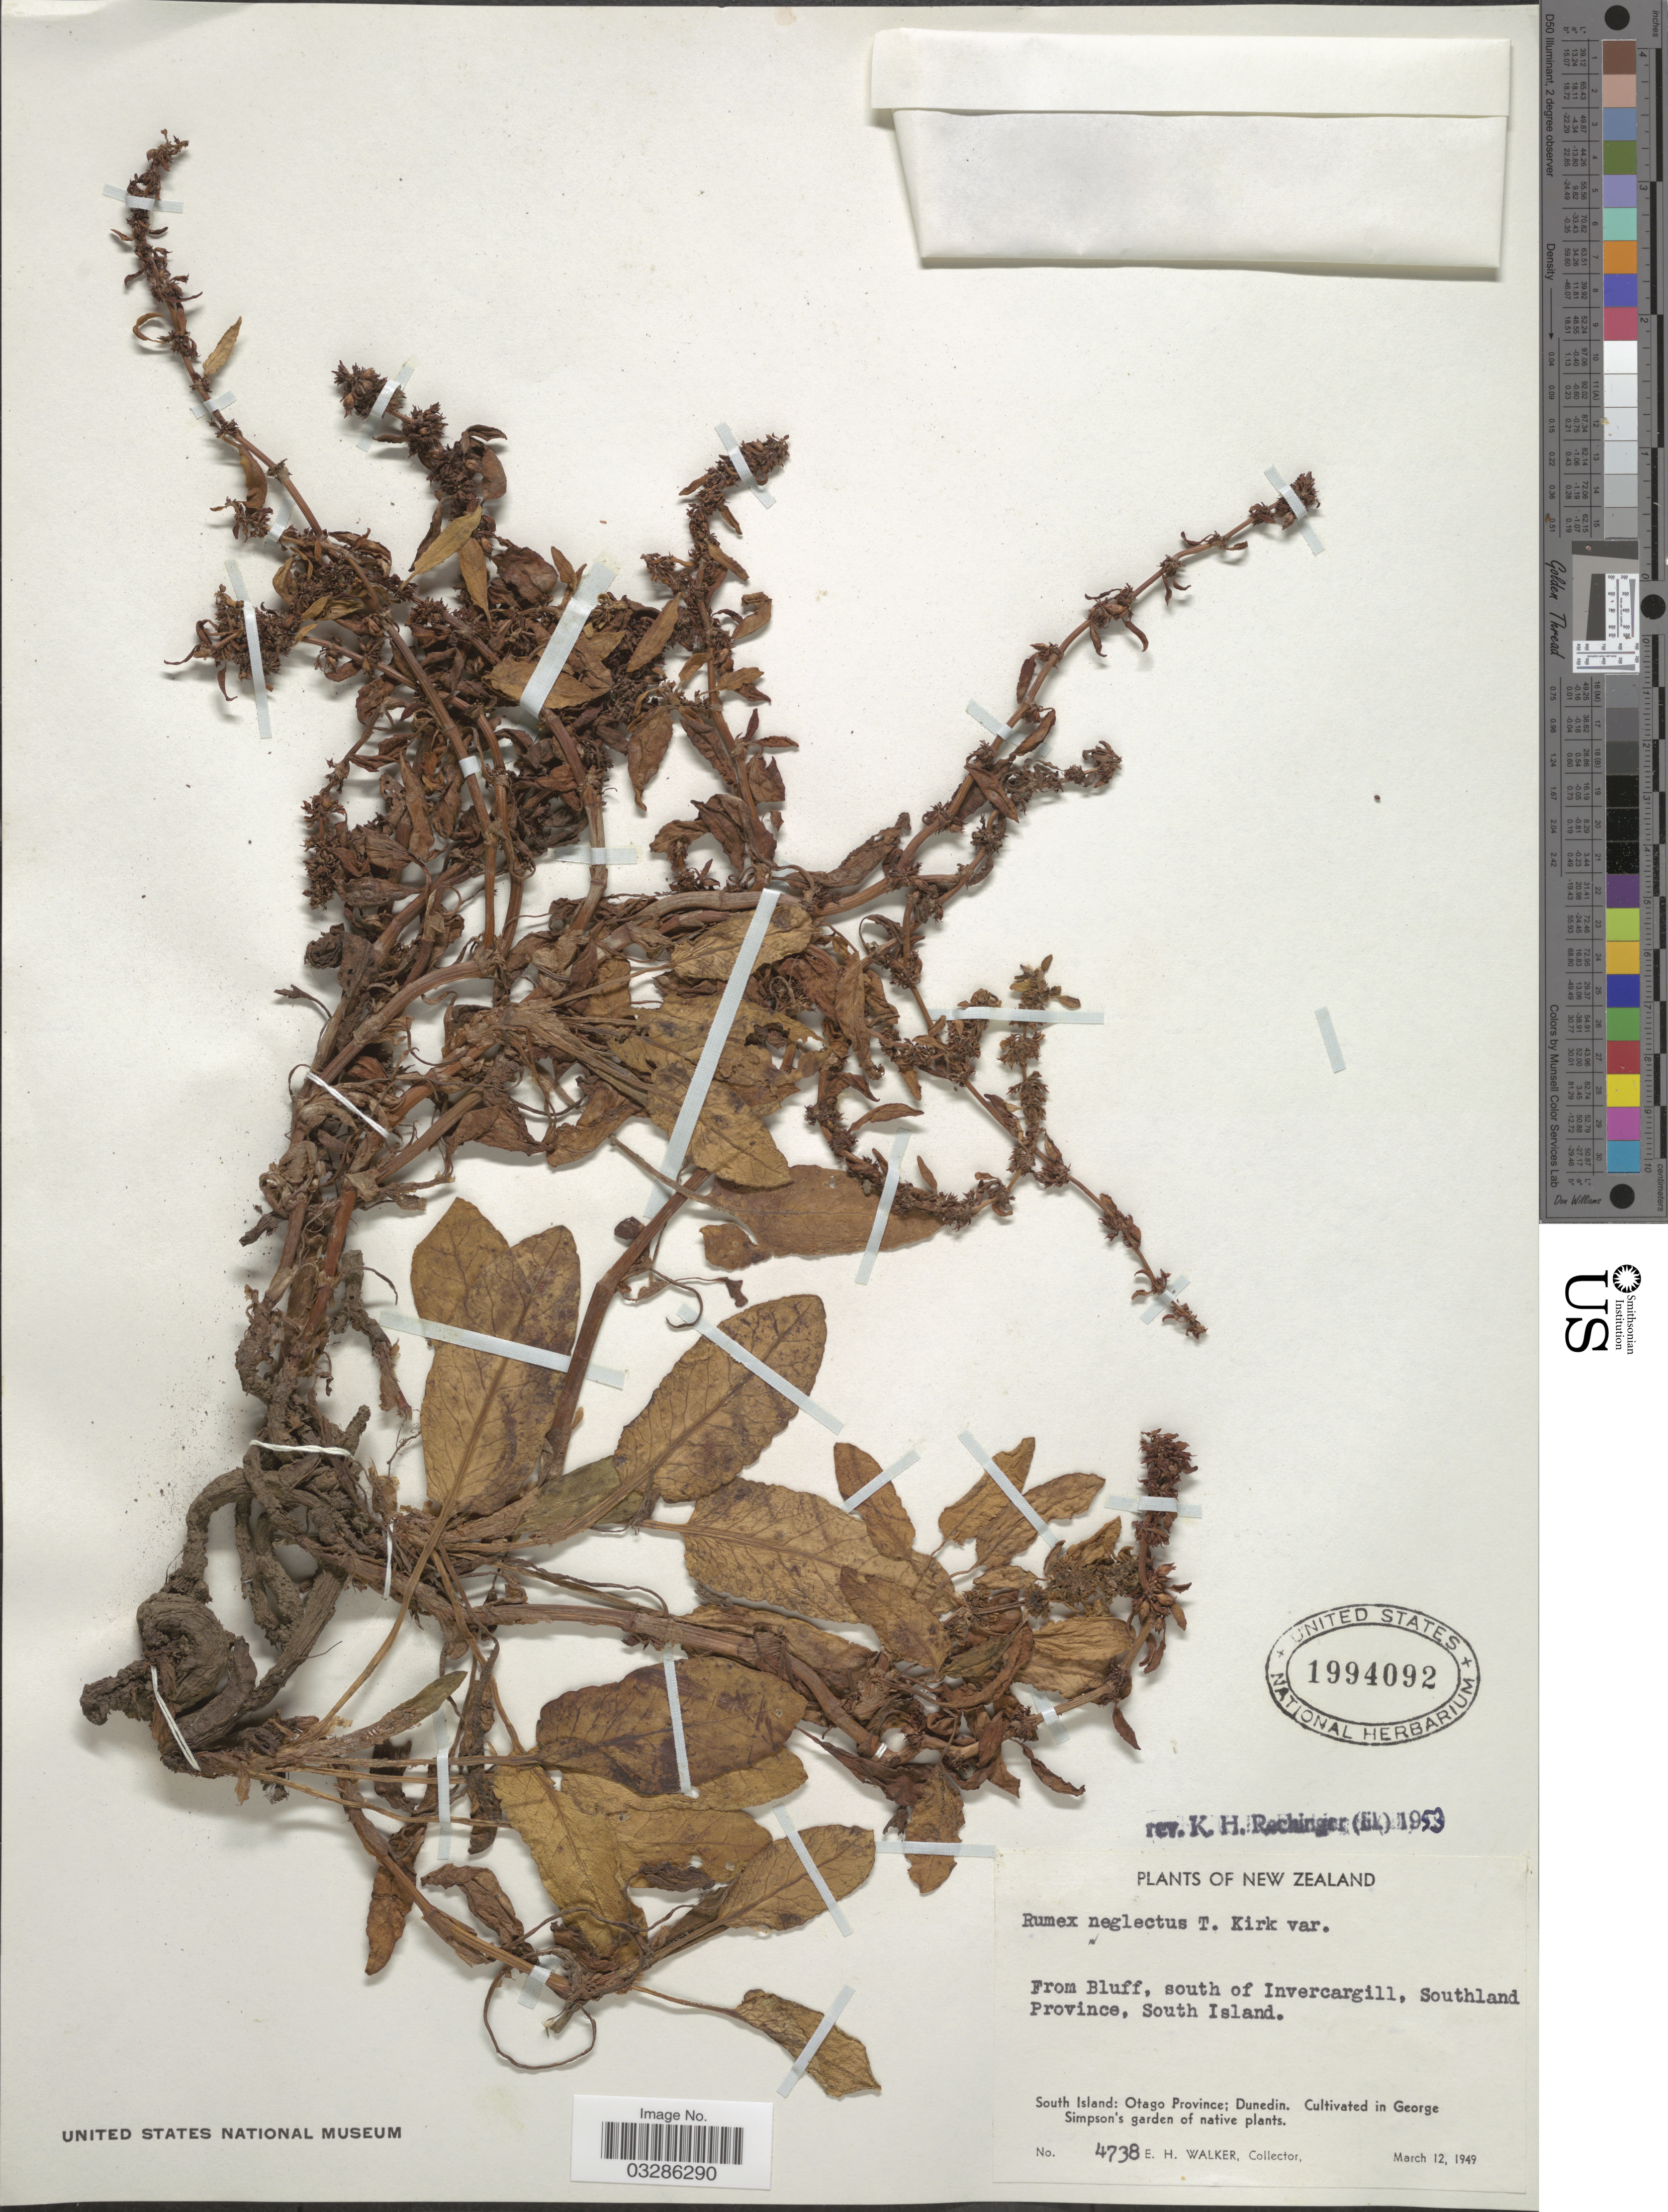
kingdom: Plantae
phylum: Tracheophyta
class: Magnoliopsida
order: Caryophyllales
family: Polygonaceae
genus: Rumex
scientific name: Rumex neglectus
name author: Kirk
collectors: E. H. Walker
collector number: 4738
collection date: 1949-03-12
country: New Zealand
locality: From Bluff, south of Invercargill, Southland Province, South Island. South Island: Otago Province; Dunedin [unsure placement] George Simpson's garden.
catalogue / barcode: US 1994092